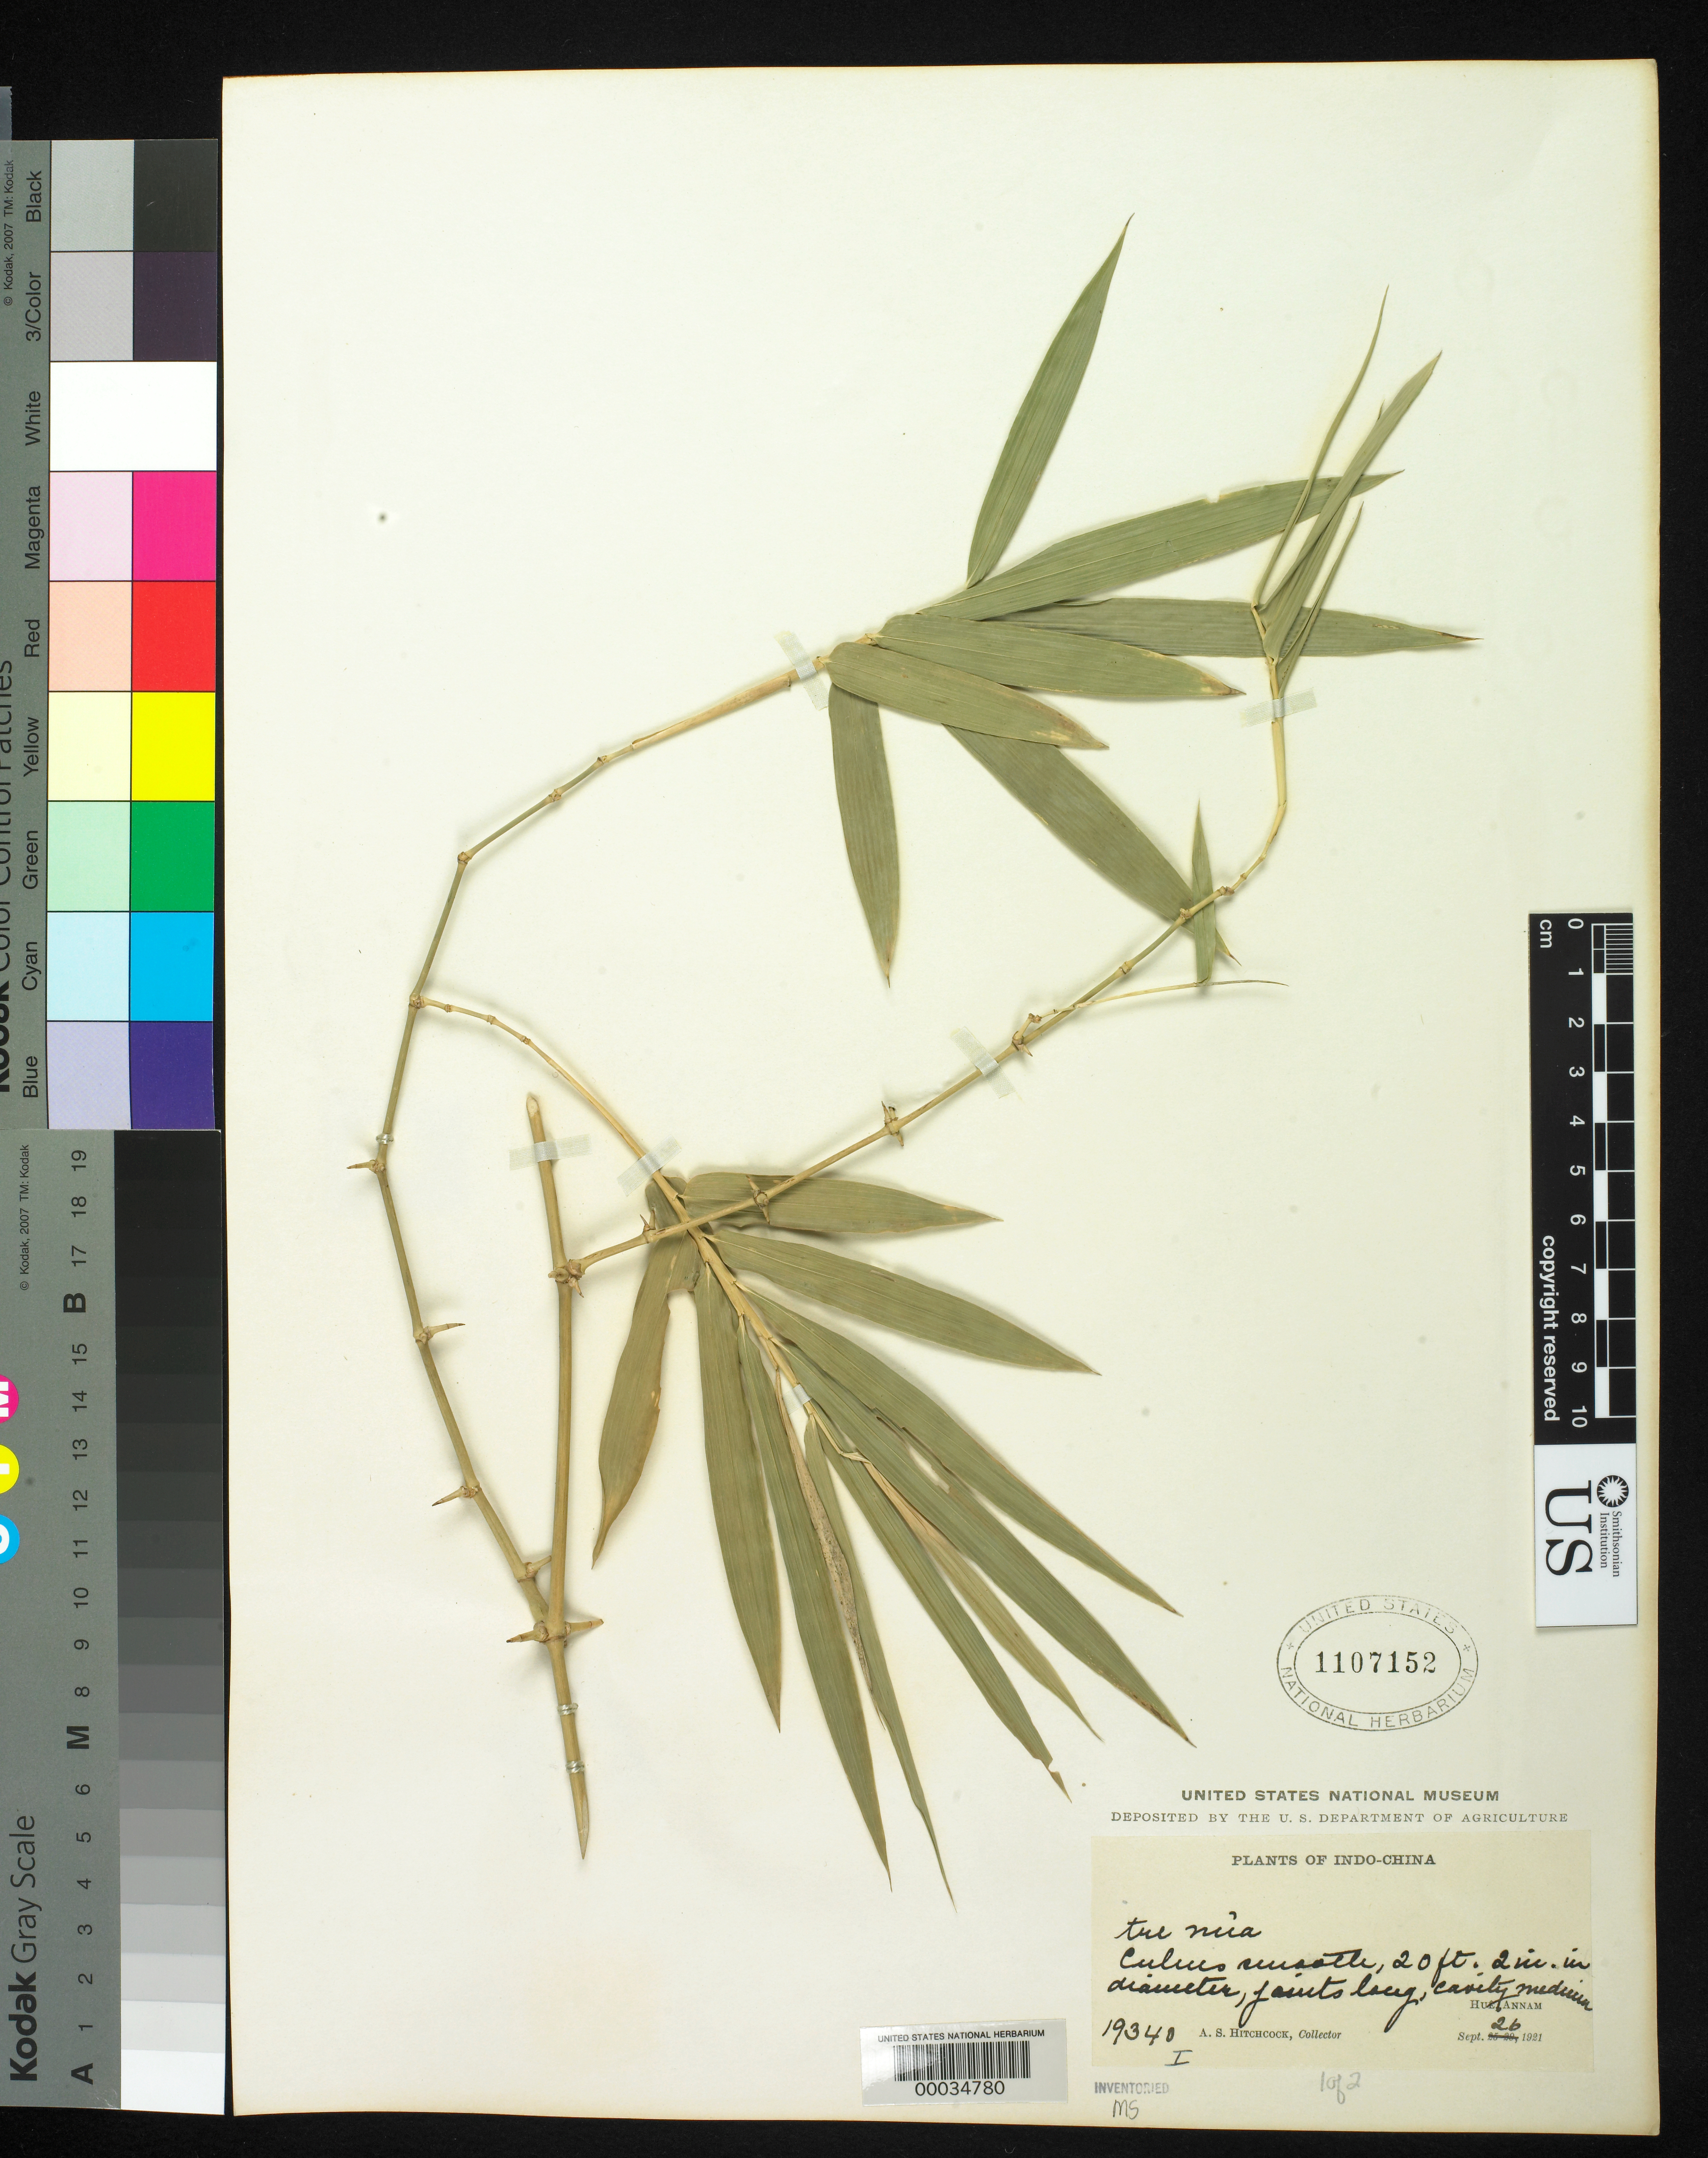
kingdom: Plantae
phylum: Tracheophyta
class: Liliopsida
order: Poales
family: Poaceae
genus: Bambusa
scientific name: Bambusa spinosa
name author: Roxb.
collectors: A. S. Hitchcock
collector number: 19340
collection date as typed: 26 Sep 1921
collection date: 1921-09-26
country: Vietnam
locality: Hue, annam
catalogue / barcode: US 1107152